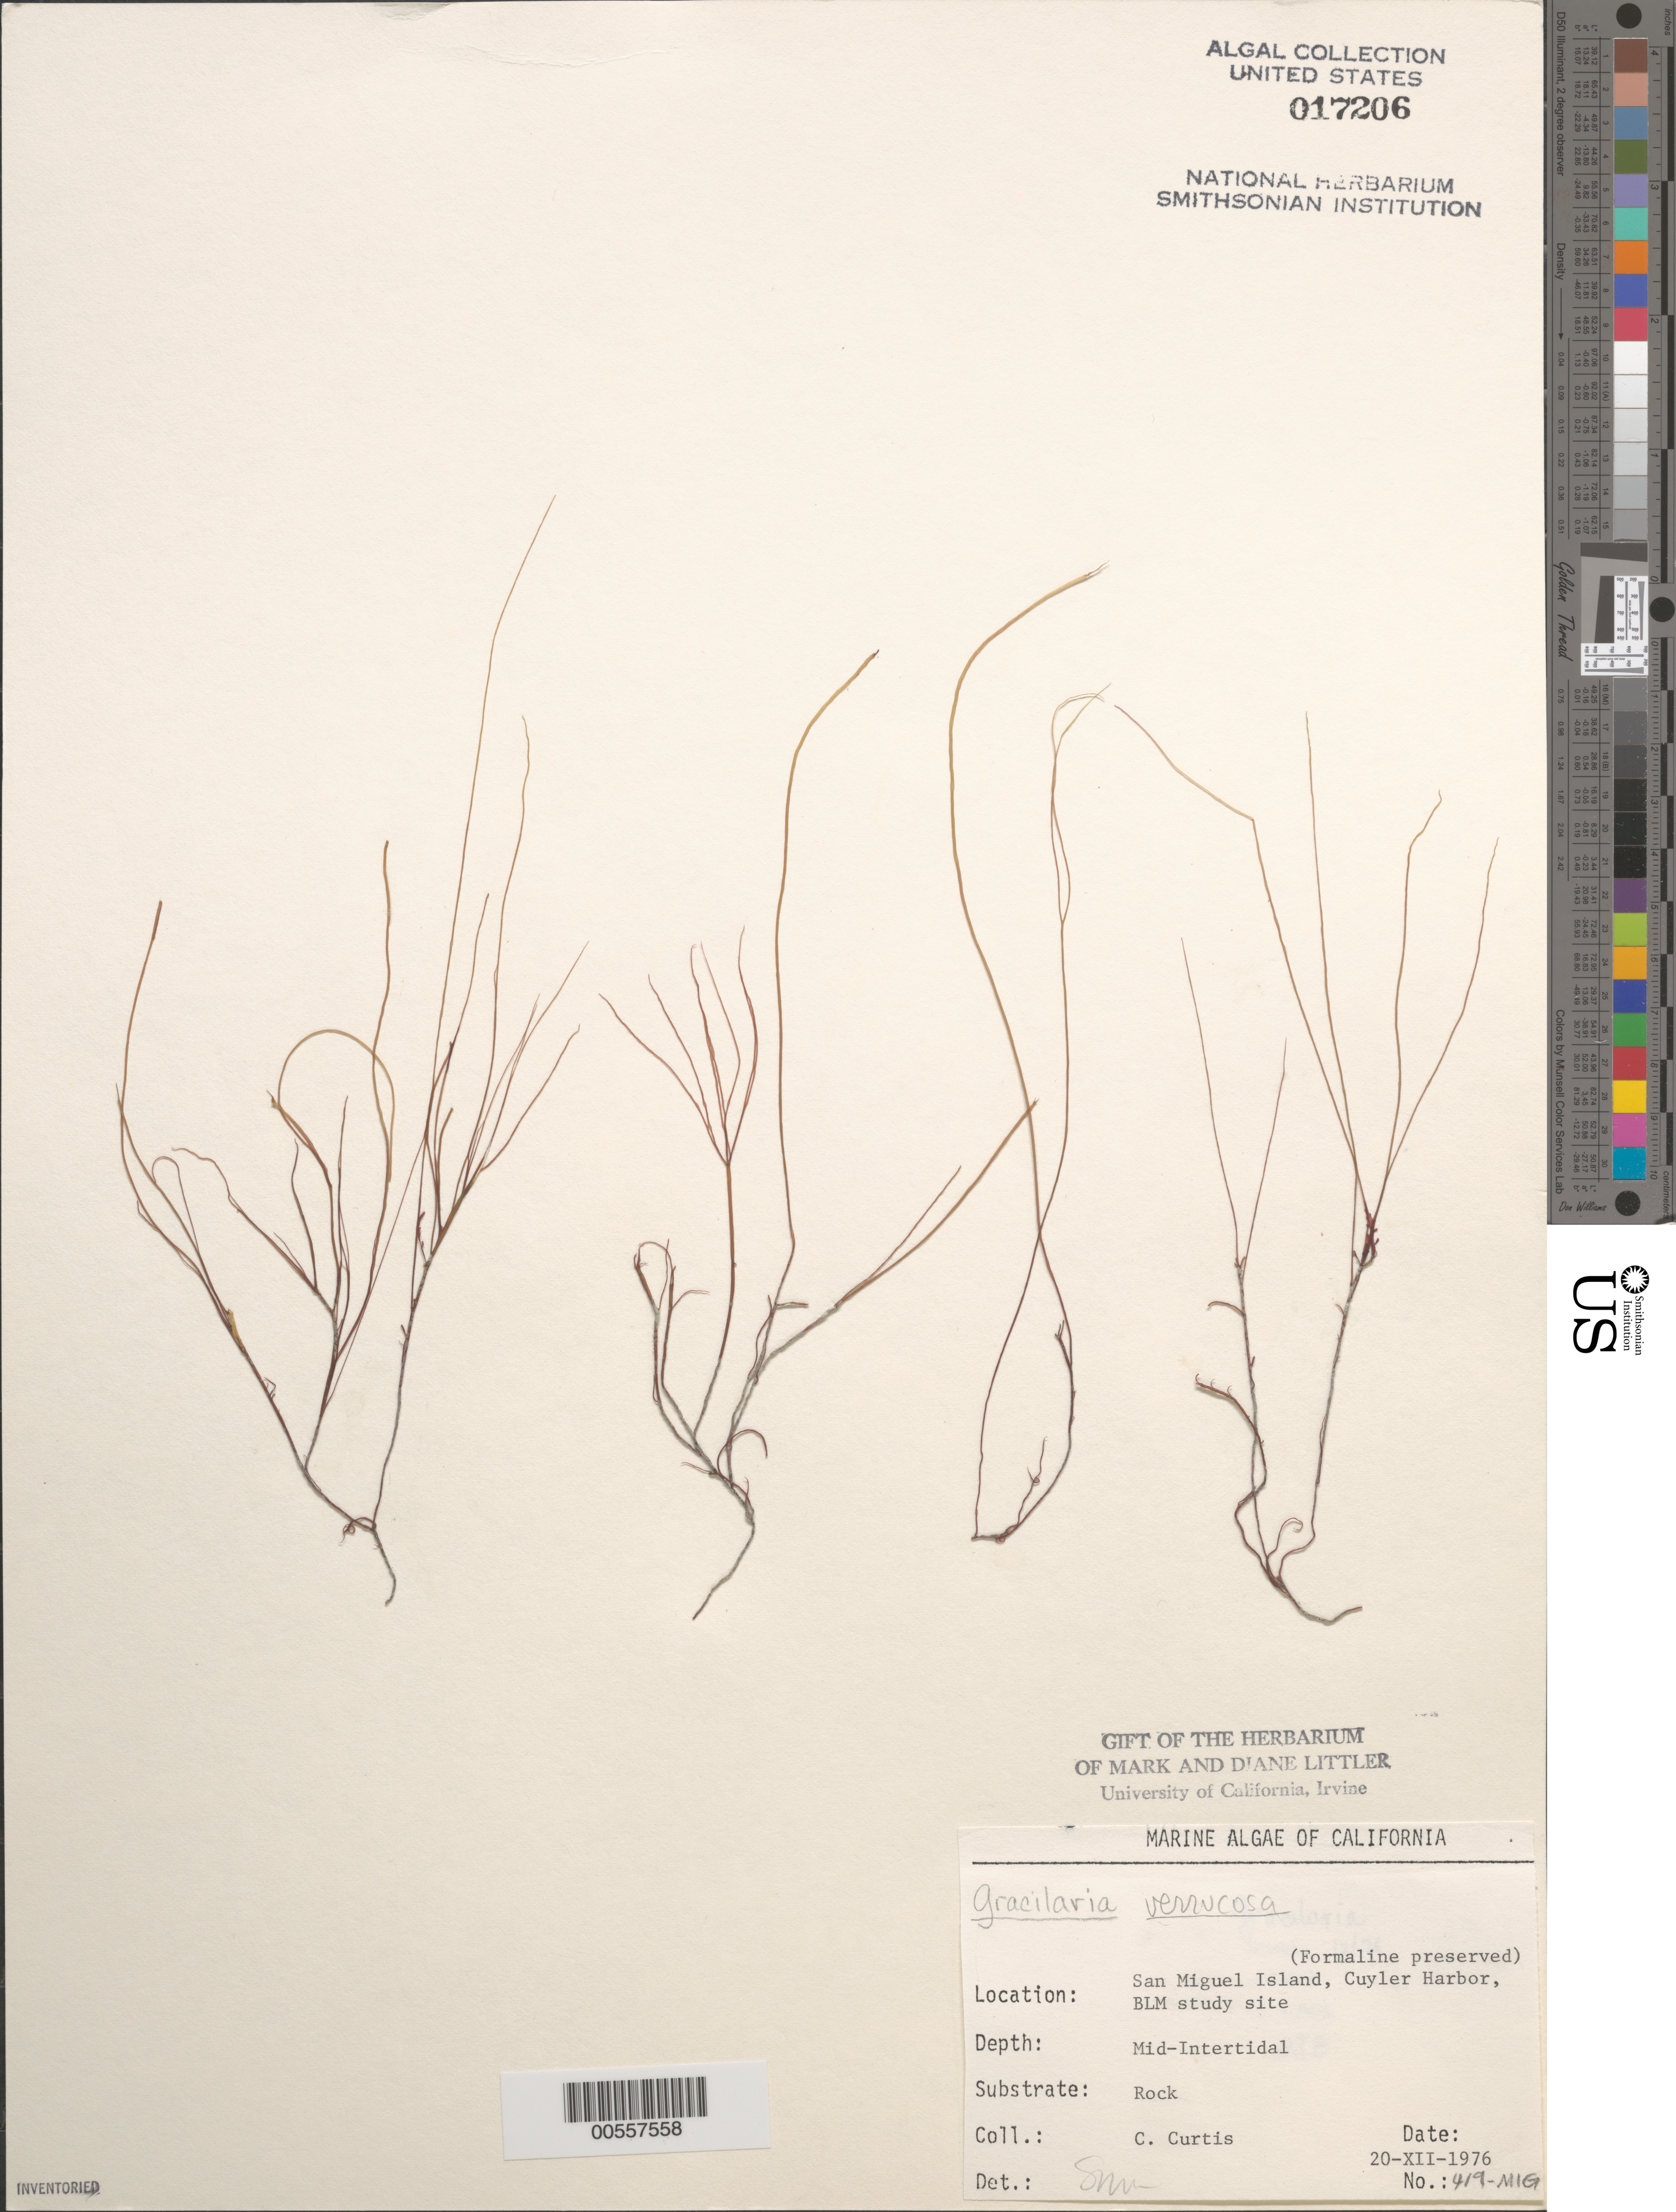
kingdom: Plantae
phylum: Rhodophyta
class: Florideophyceae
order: Gracilariales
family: Gracilariaceae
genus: Gracilariopsis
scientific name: Gracilariopsis longissima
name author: (S.G. Gmel.) Steentoft et al.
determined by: Algae name updating Project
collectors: C. Curtis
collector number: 419-MIG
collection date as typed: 20 Dec 1976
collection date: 1976-12-20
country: United States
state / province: California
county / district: Santa Barbara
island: San Miguel Island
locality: Cuyler Harbor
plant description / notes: BLM-SOCALBIGHT Rocky Intertidal Survey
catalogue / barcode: US 17206